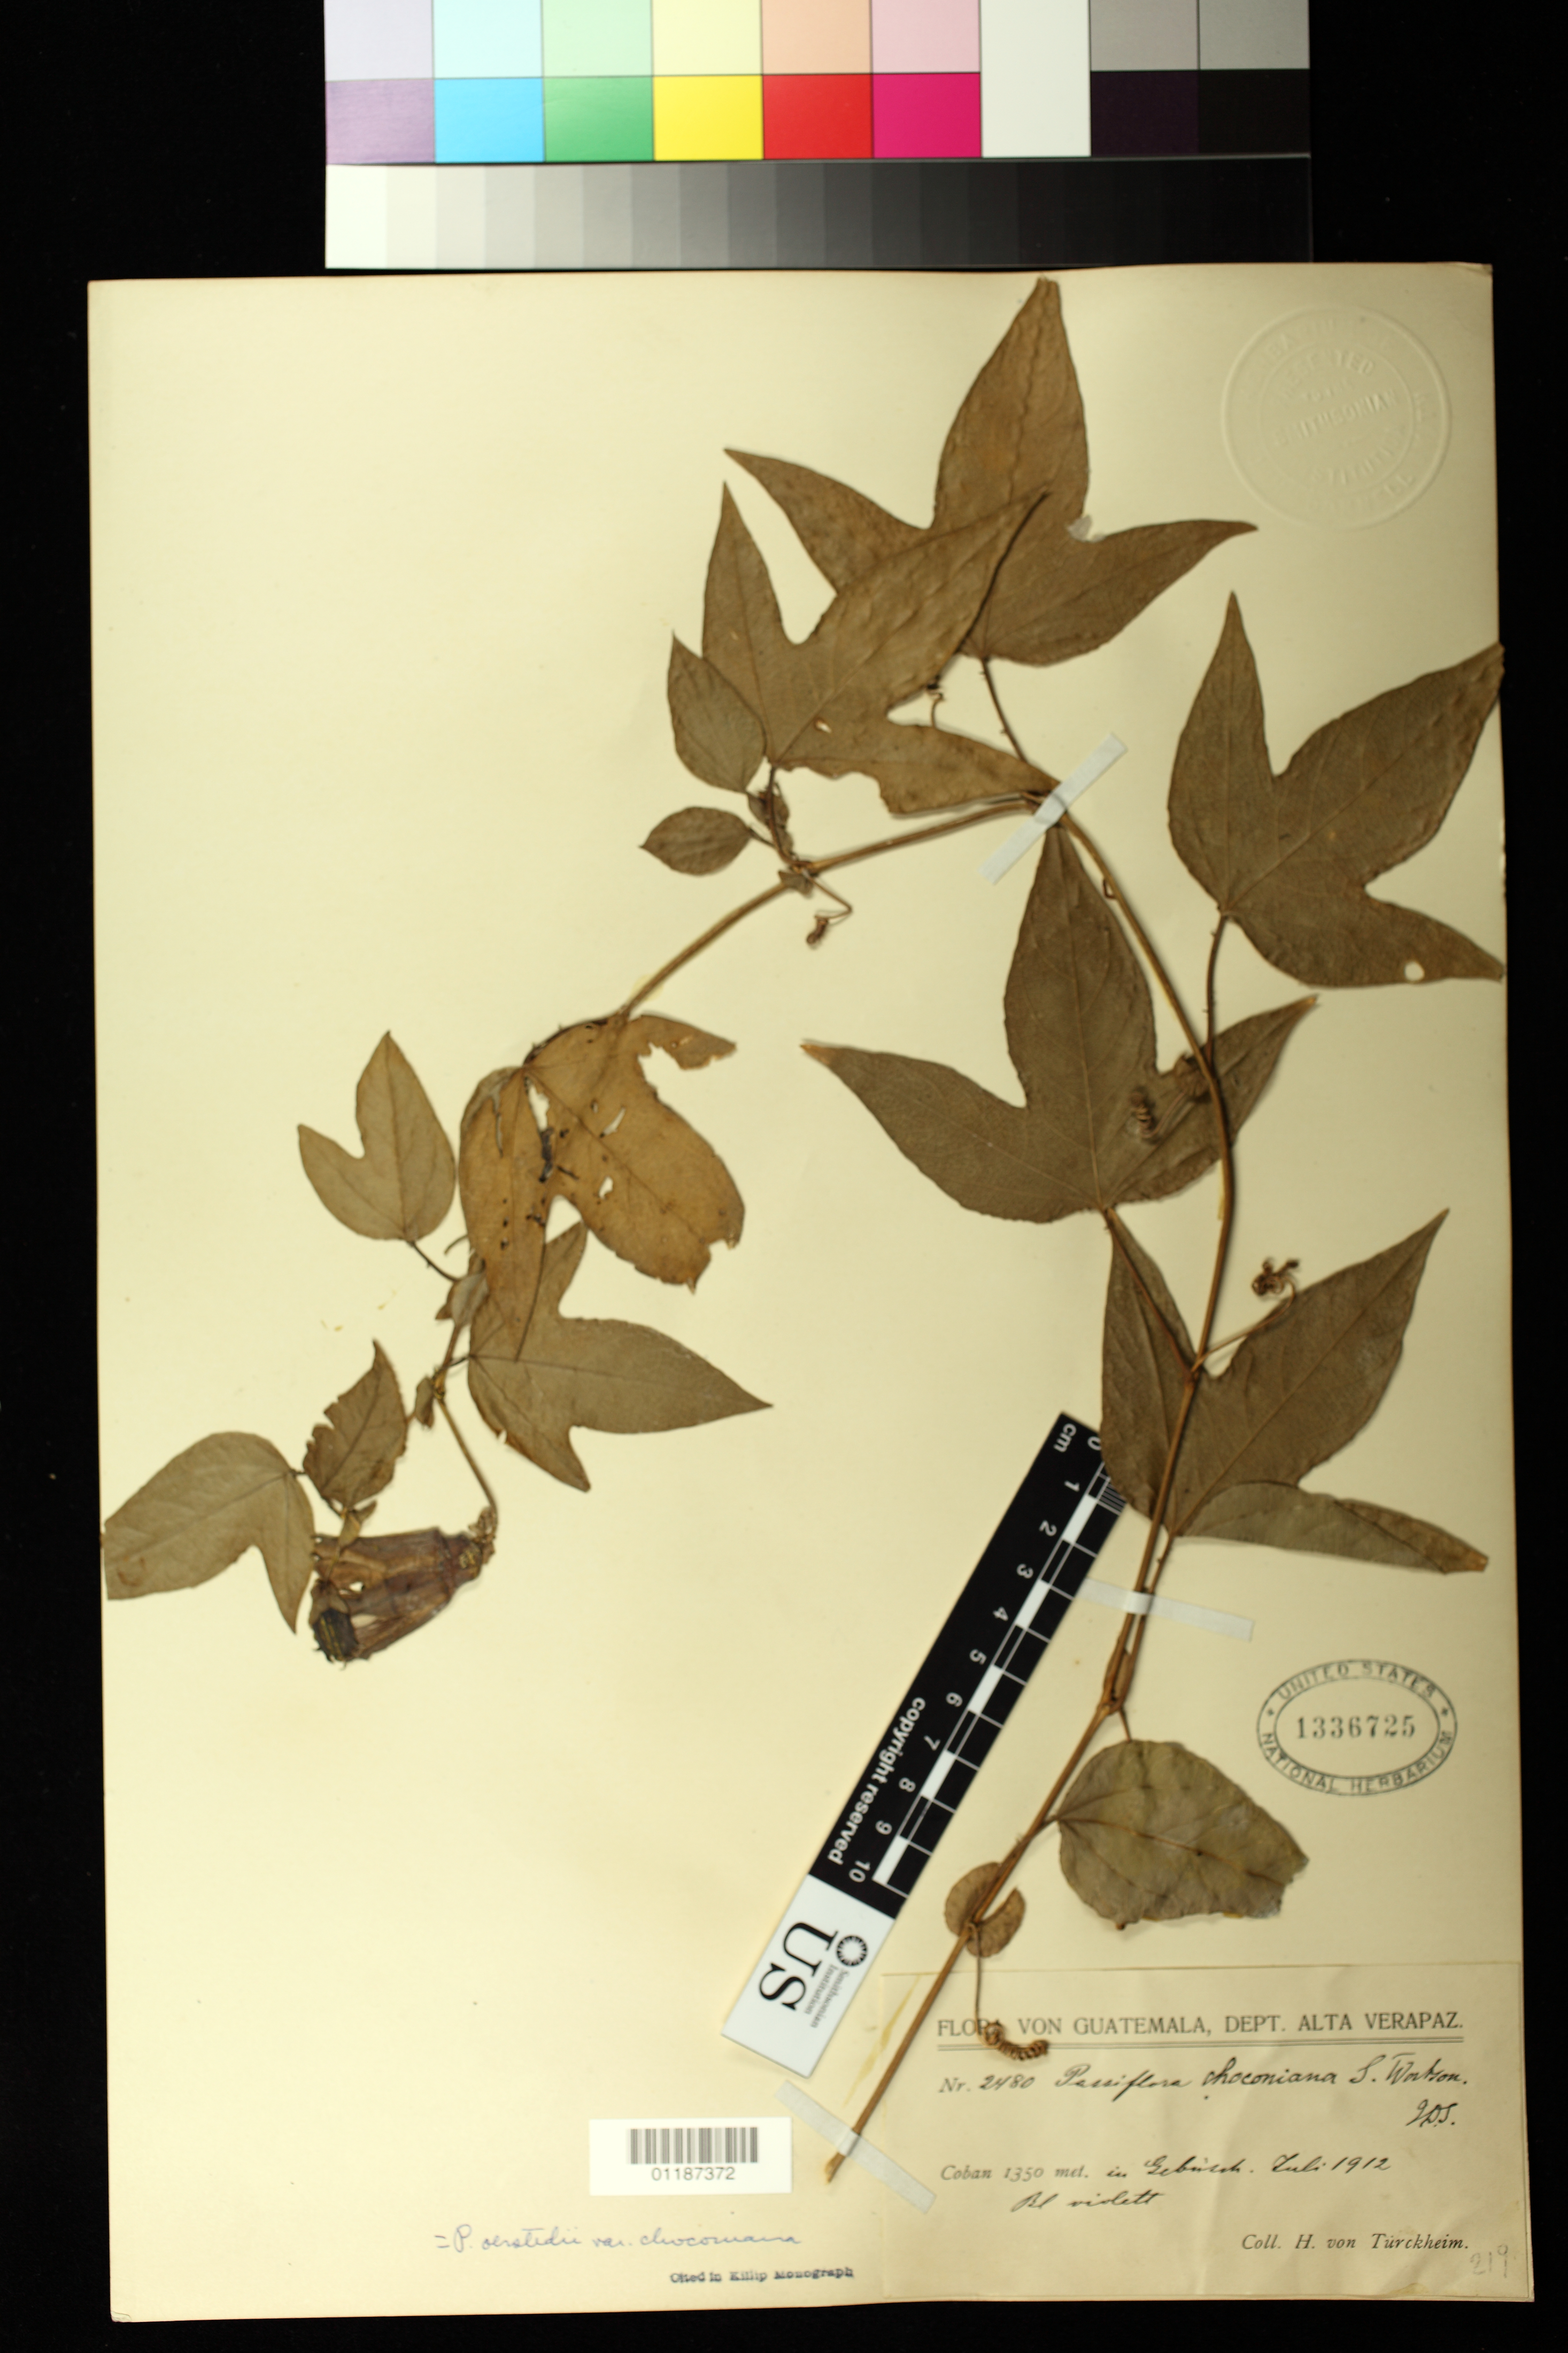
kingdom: Plantae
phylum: Tracheophyta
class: Magnoliopsida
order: Malpighiales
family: Passifloraceae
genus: Passiflora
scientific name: Passiflora oerstedii var. choconiana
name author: (S. Watson) Killip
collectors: H. von Türckheim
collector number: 2480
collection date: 1912-07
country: Guatemala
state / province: Alta Verapaz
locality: Coban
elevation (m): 1350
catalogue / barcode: US 1336725